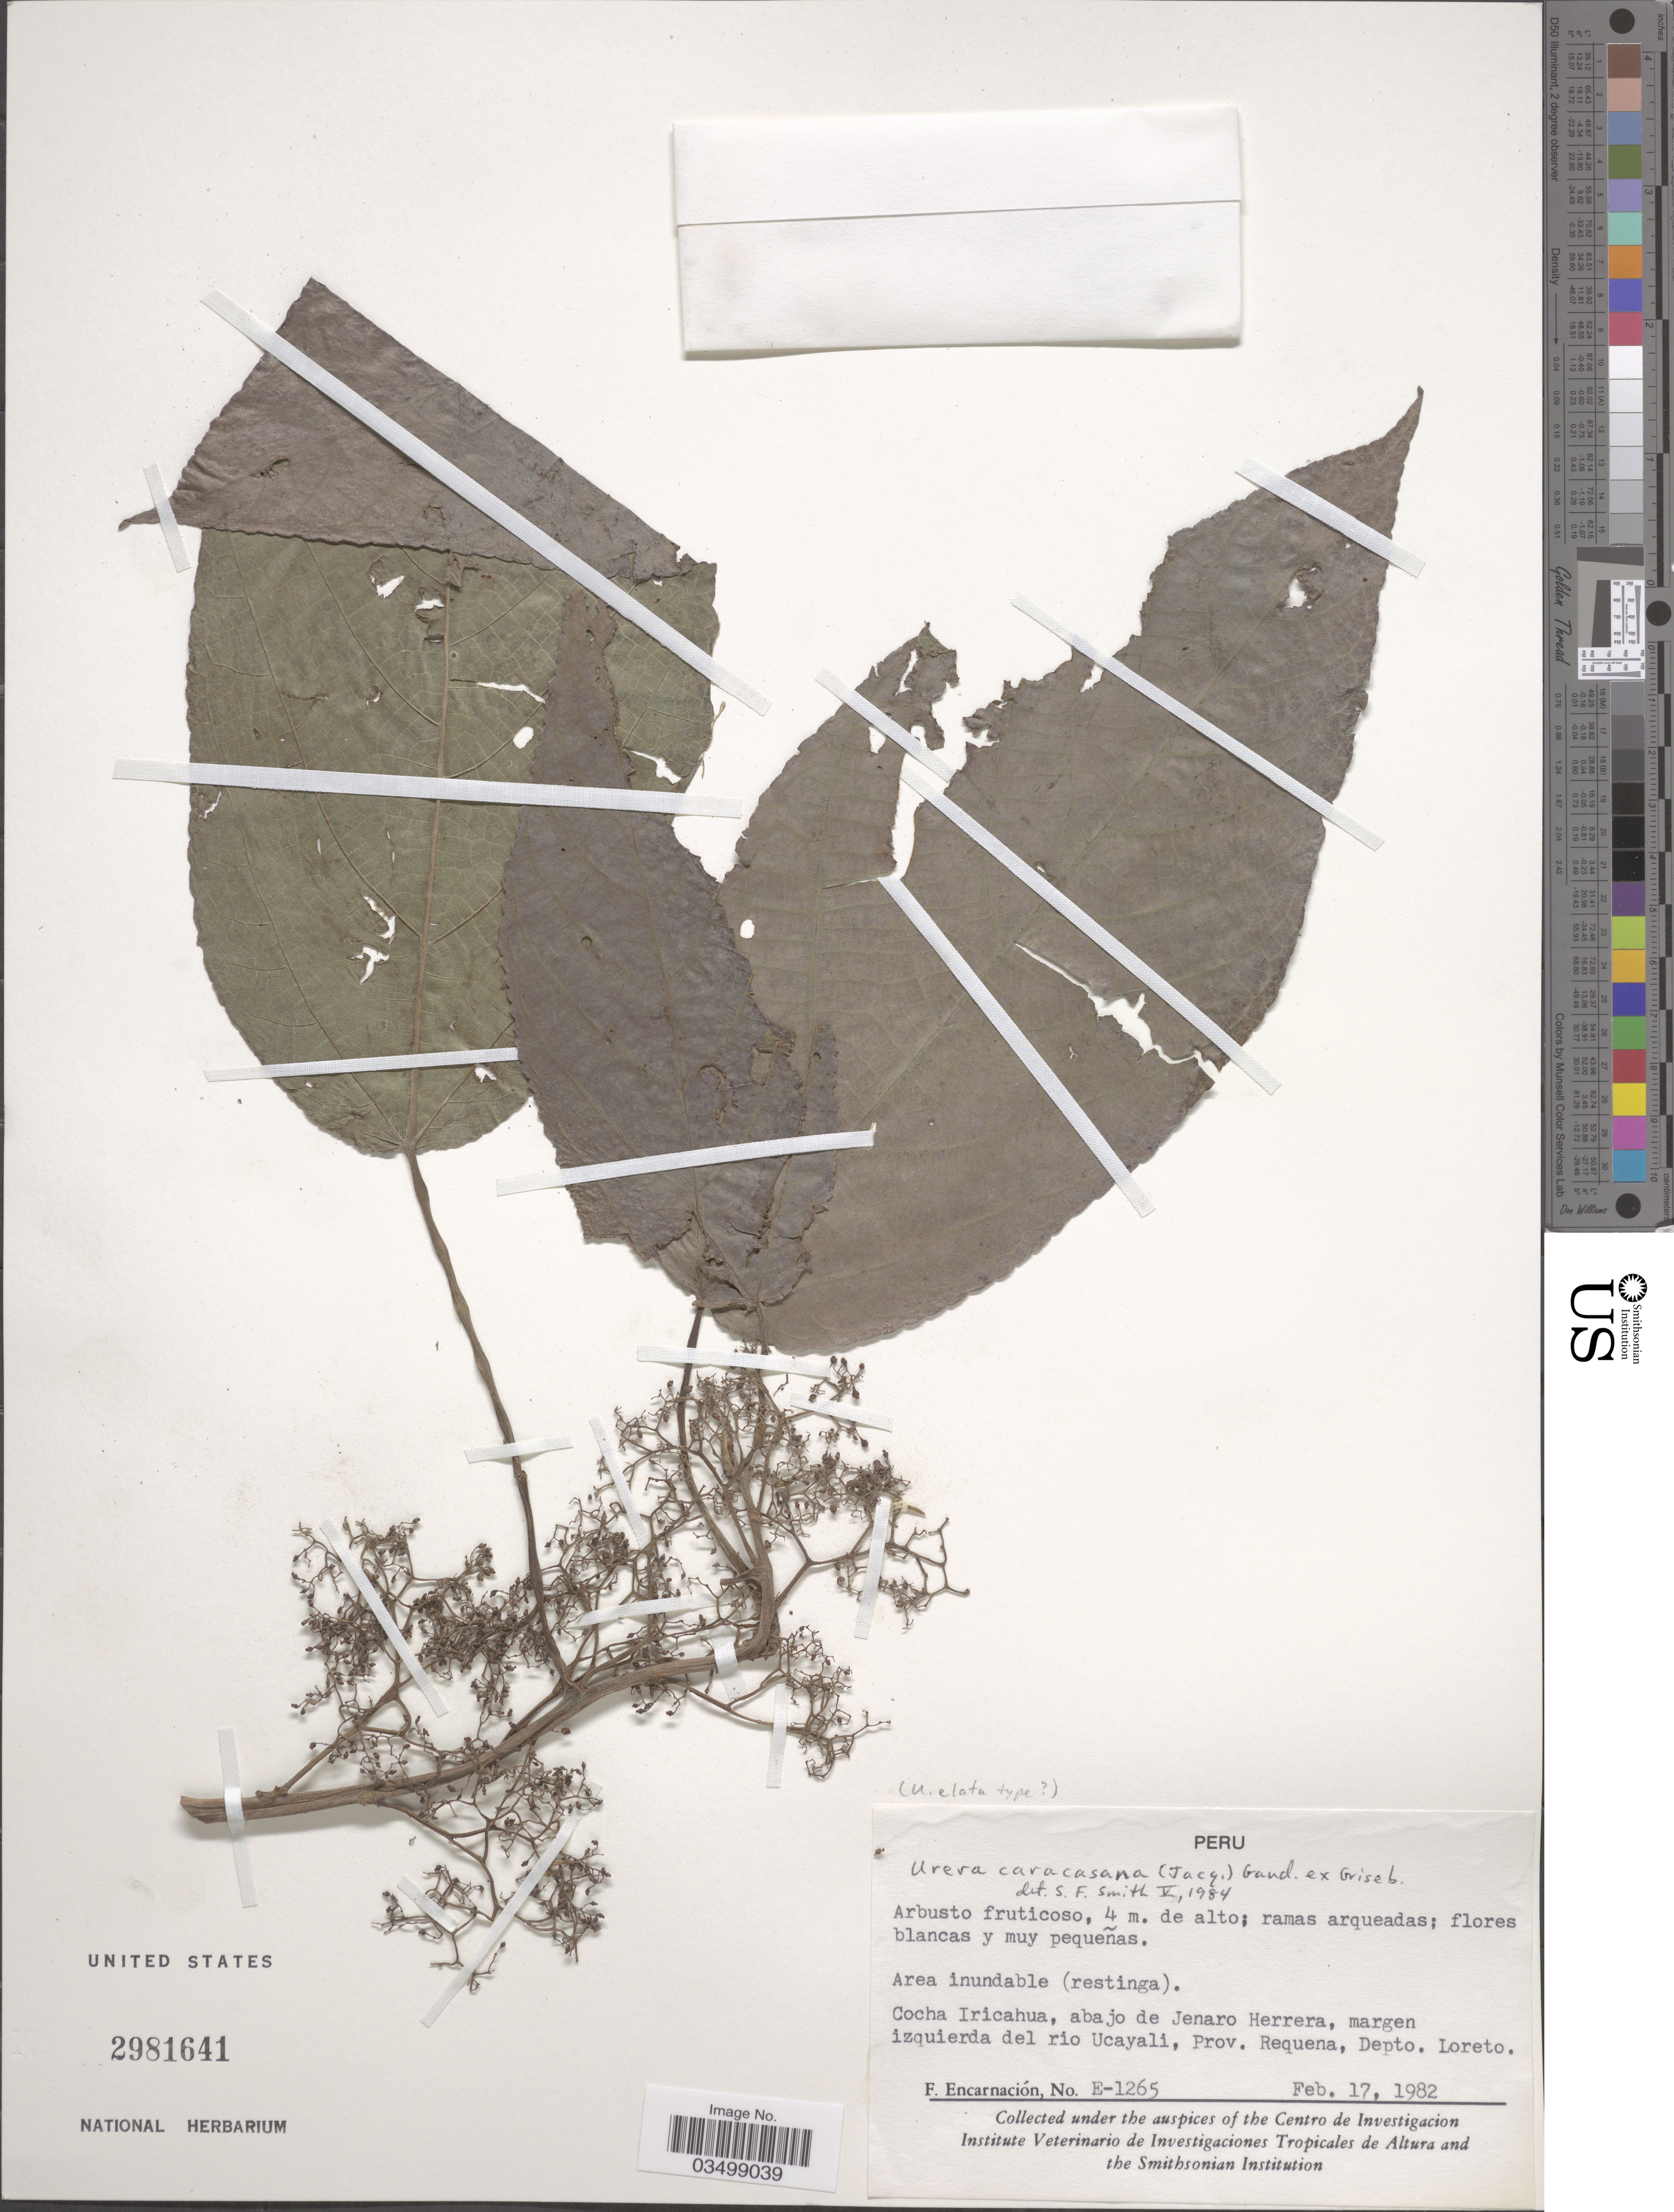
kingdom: Plantae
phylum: Tracheophyta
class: Magnoliopsida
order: Rosales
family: Urticaceae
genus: Urera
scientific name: Urera caracasana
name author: (Jacq.) Gaudich. ex Griseb.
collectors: F. Encarnación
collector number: E-1265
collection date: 1982-02-17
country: Peru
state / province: Loreto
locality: Cocha Iricahua, abajo de Jenaro Herrera, margen izquierda del rio Ucayali, Prov. Requena, Depto. Loreto.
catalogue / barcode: US 2981641